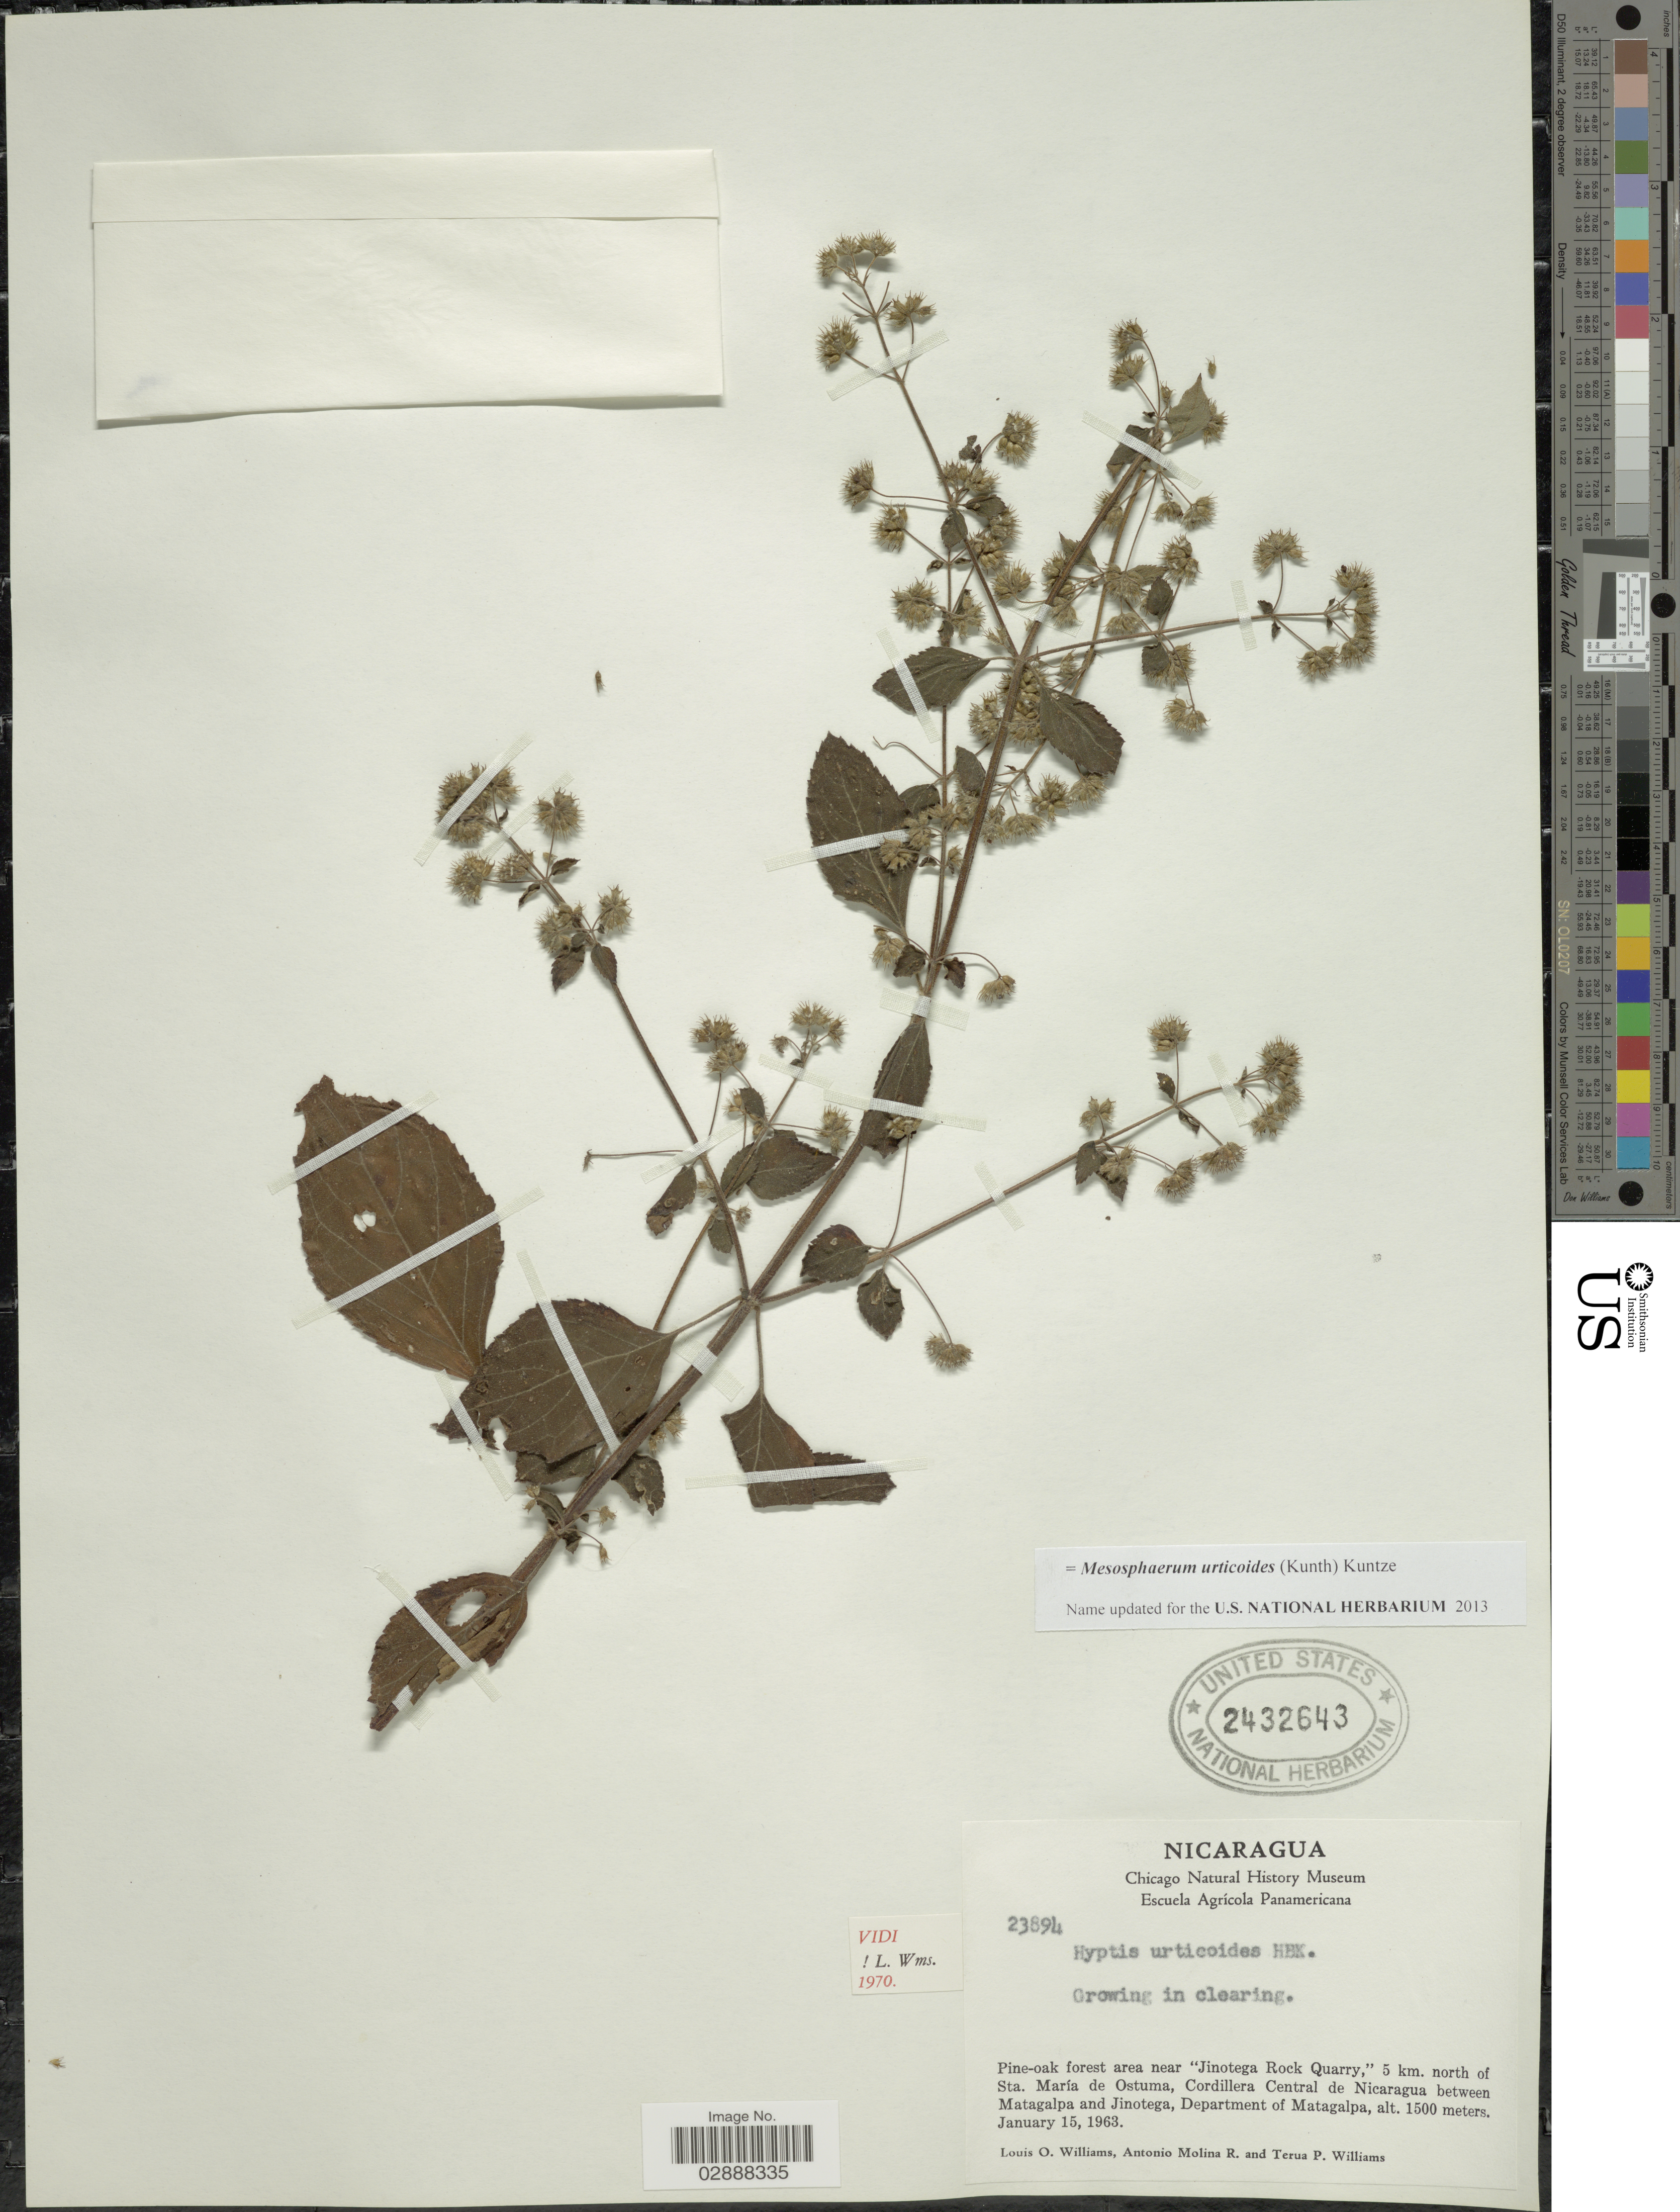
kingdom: Plantae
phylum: Tracheophyta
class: Magnoliopsida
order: Lamiales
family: Lamiaceae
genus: Mesosphaerum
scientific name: Mesosphaerum urticoides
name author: (Kunth) Kuntze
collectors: L. O. Williams, A. Molina R. & T. Williams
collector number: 23894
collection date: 1963-01-15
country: Nicaragua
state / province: Matagalpa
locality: Area near "Jinotega Rock Quarry, " 5 km. north of Sta. María de Ostuma, Cordillera Central de Nicaragua between Matagalpa, and Jinotega, Department of Matagalpa.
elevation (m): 1500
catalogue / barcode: US 2432643